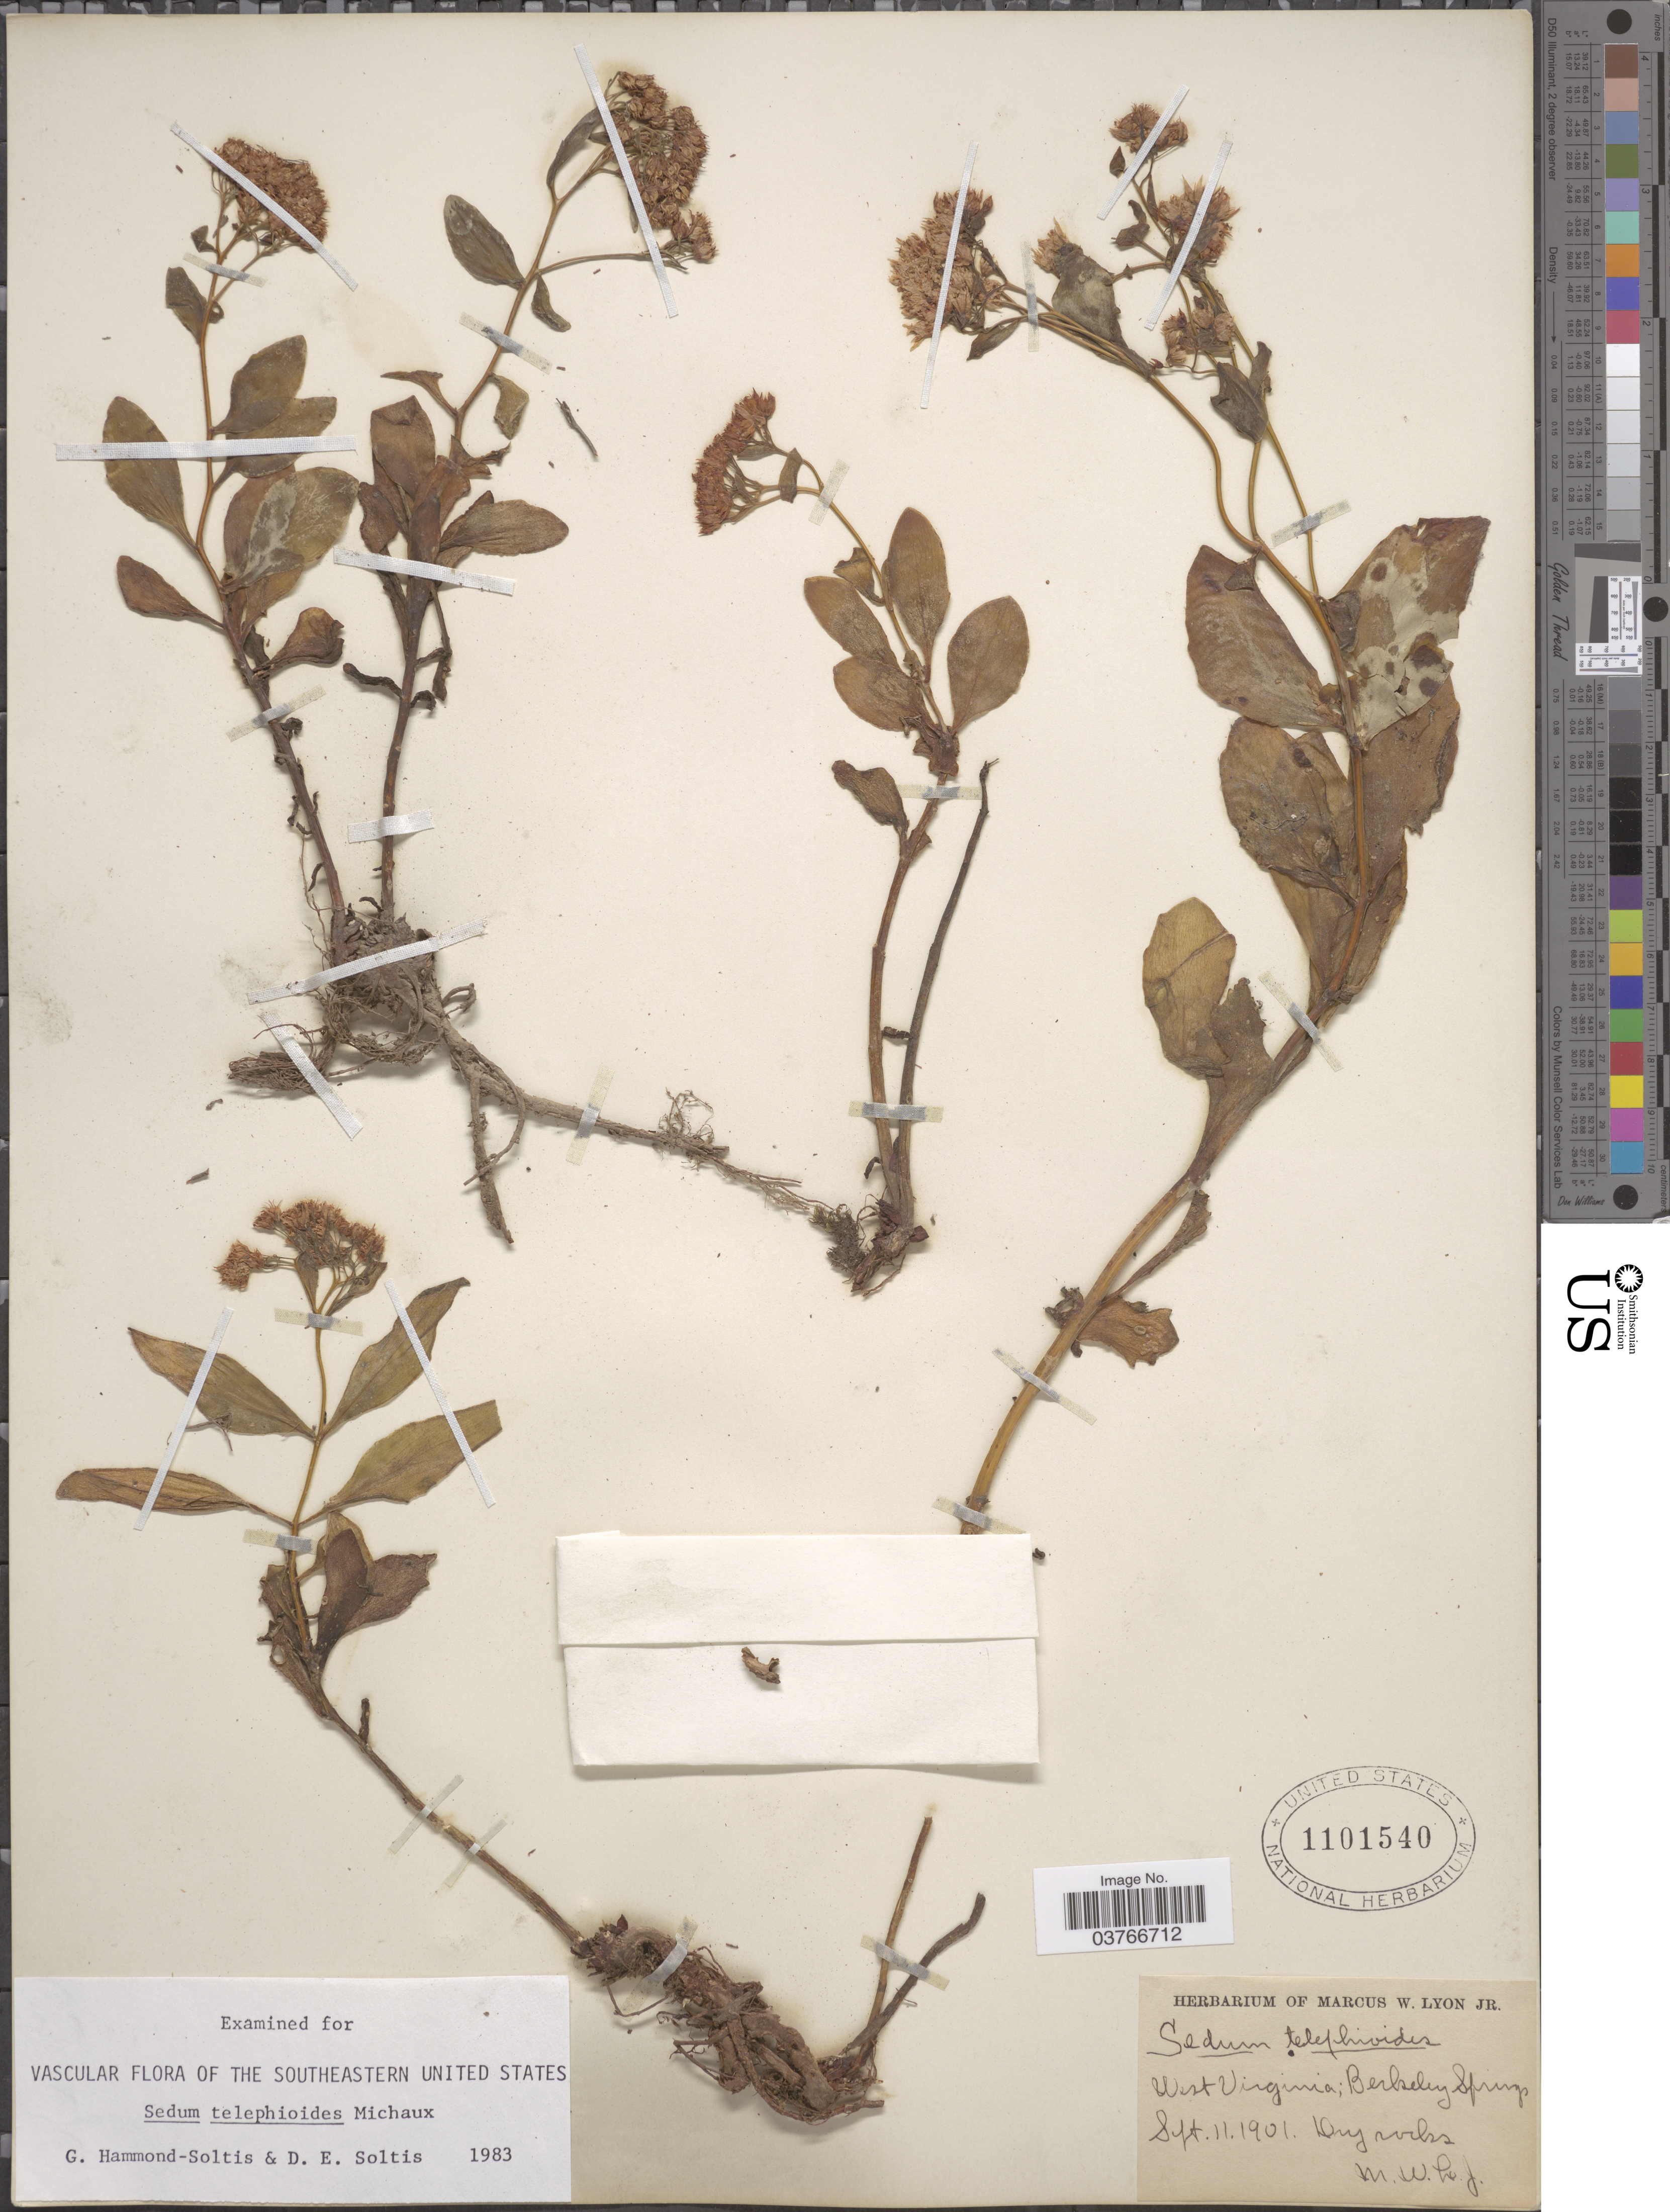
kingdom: Plantae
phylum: Tracheophyta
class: Magnoliopsida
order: Saxifragales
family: Crassulaceae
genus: Hylotelephium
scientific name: Hylotelephium telephioides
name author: (Michx.) H. Ohba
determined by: Strong, Mark T., (BOT), Smithsonian Institution - National Museum of Natural History (UNITED STATES)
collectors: M. Lyon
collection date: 1901-09-11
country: United States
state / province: West Virginia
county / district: Morgan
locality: West Virginia; Berkeley Springs.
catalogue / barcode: US 1101540